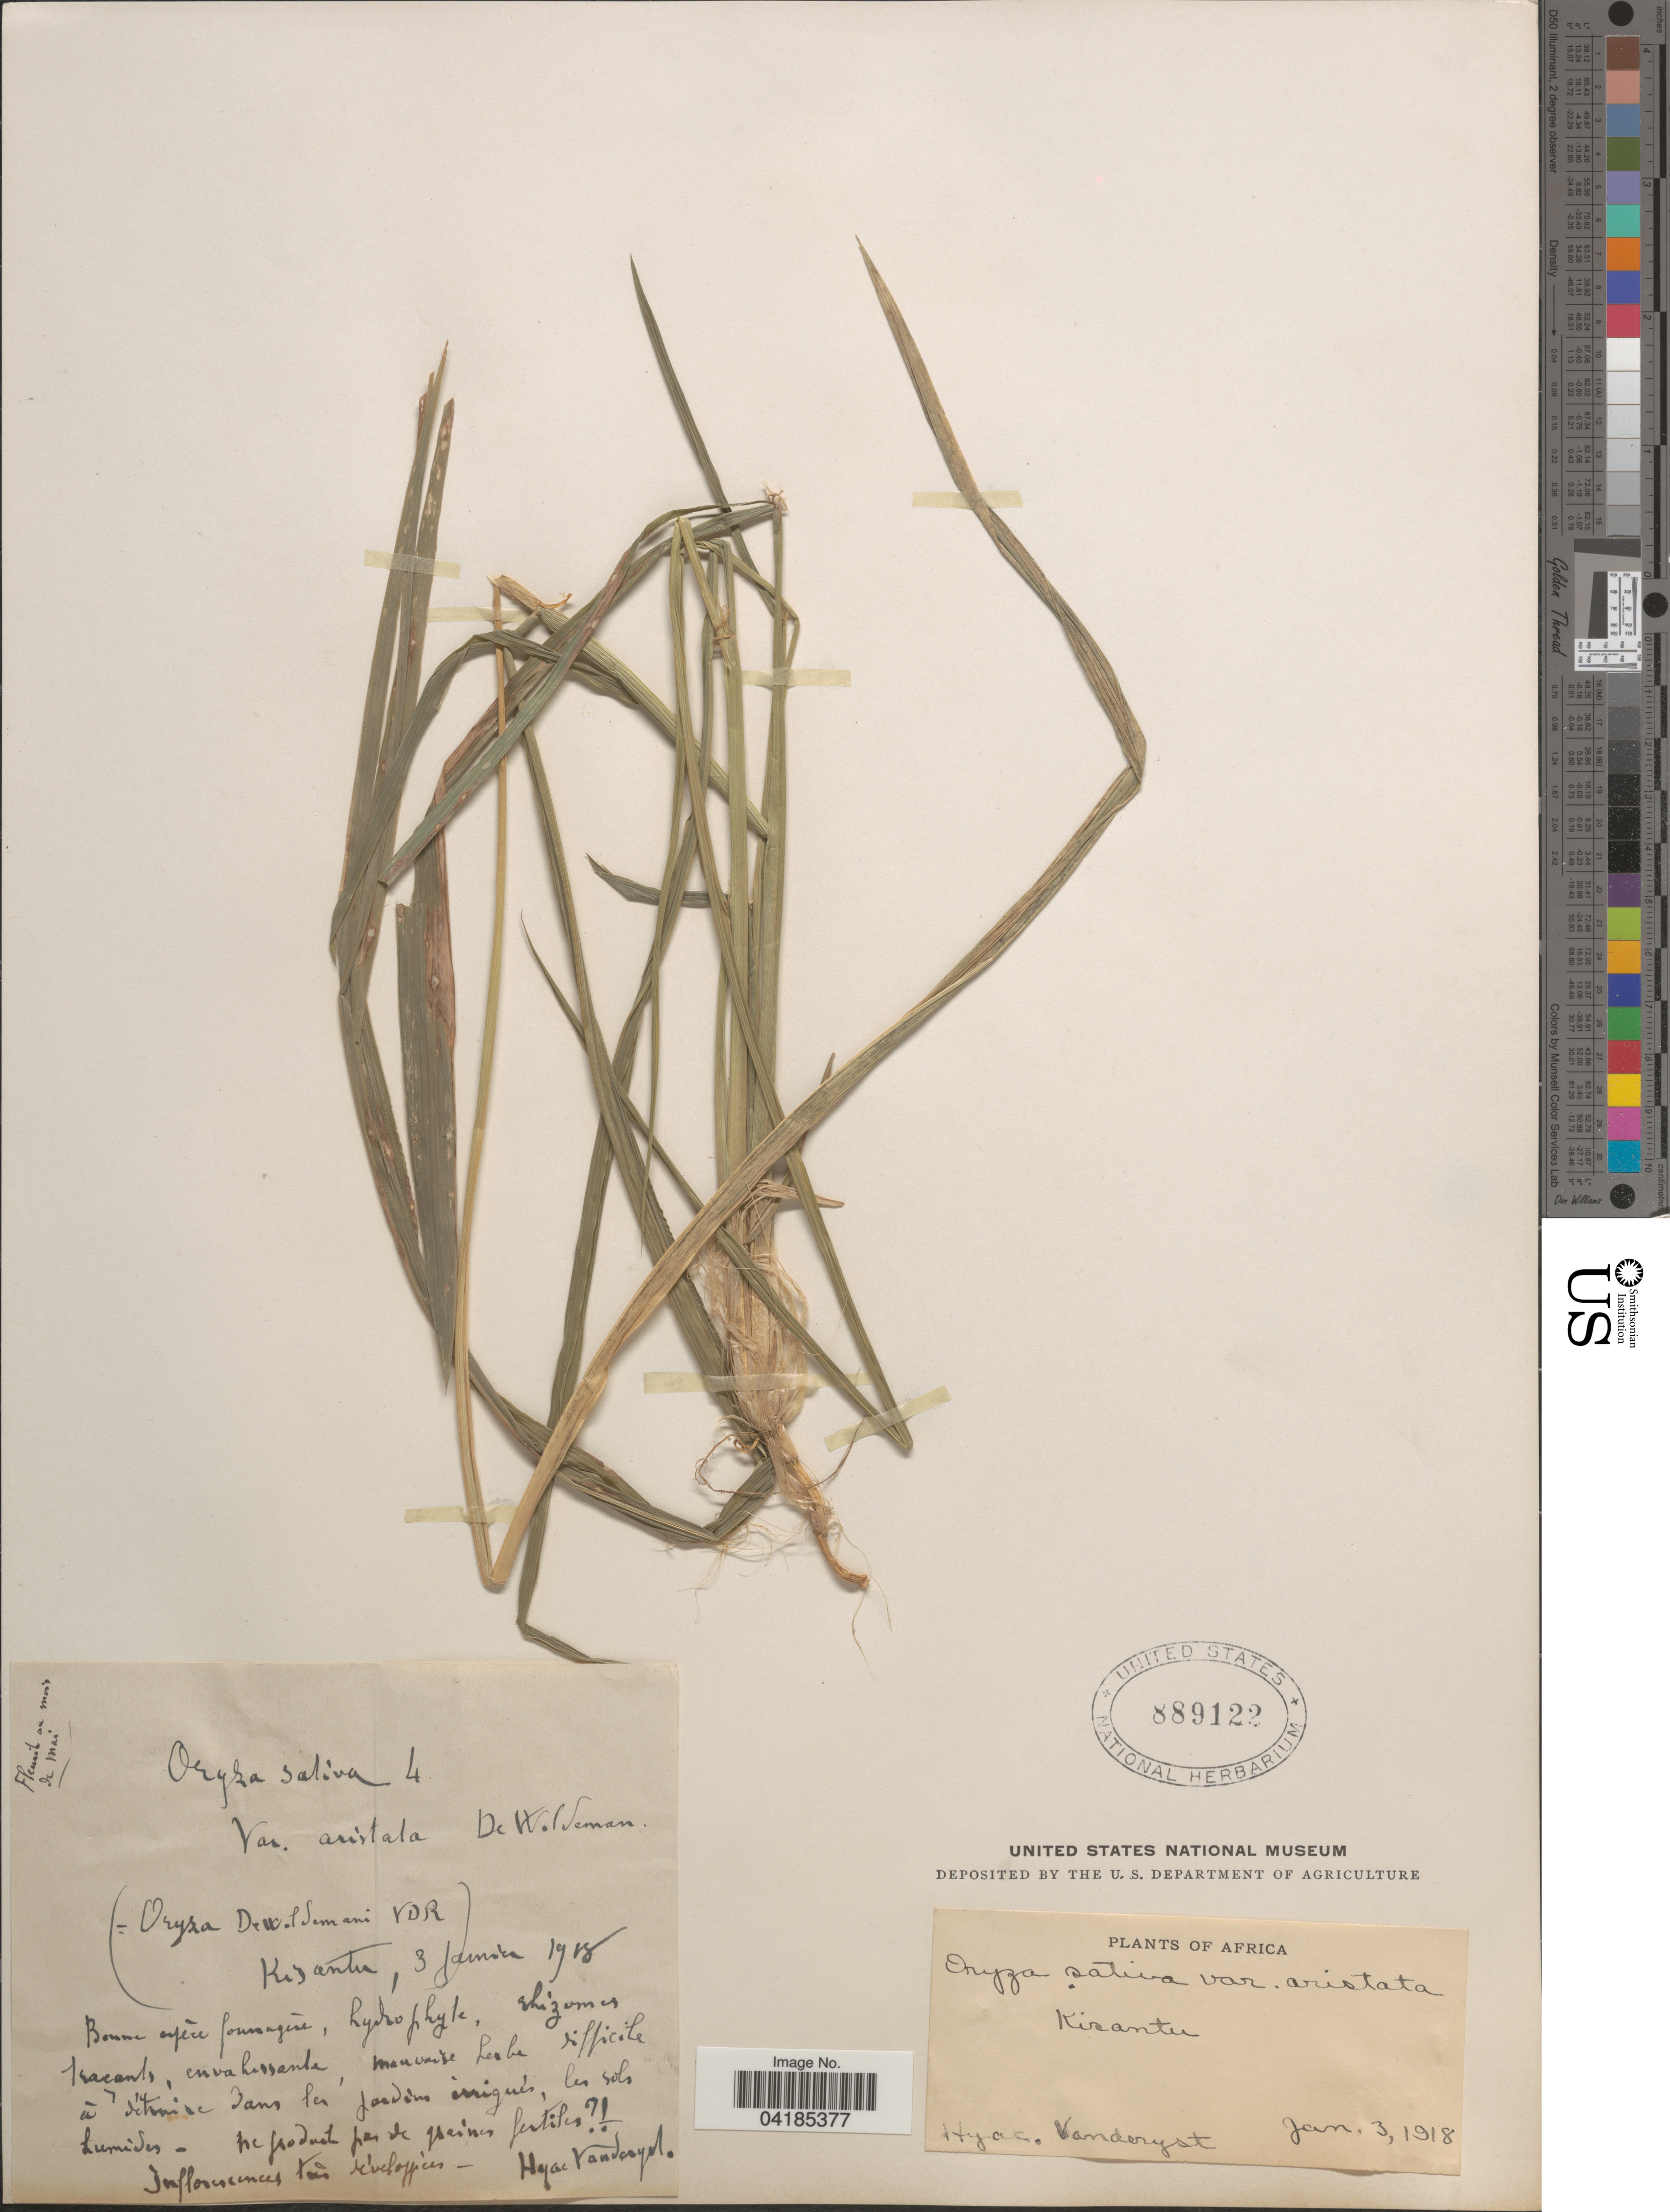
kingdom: Plantae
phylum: Tracheophyta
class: Liliopsida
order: Poales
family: Poaceae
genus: Oryza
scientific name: Oryza sativa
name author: L.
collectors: H. J. R. Vanderyst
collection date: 1918-01-03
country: Congo, Democratic Republic of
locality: Africa. Kisantu.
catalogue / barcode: US 889122